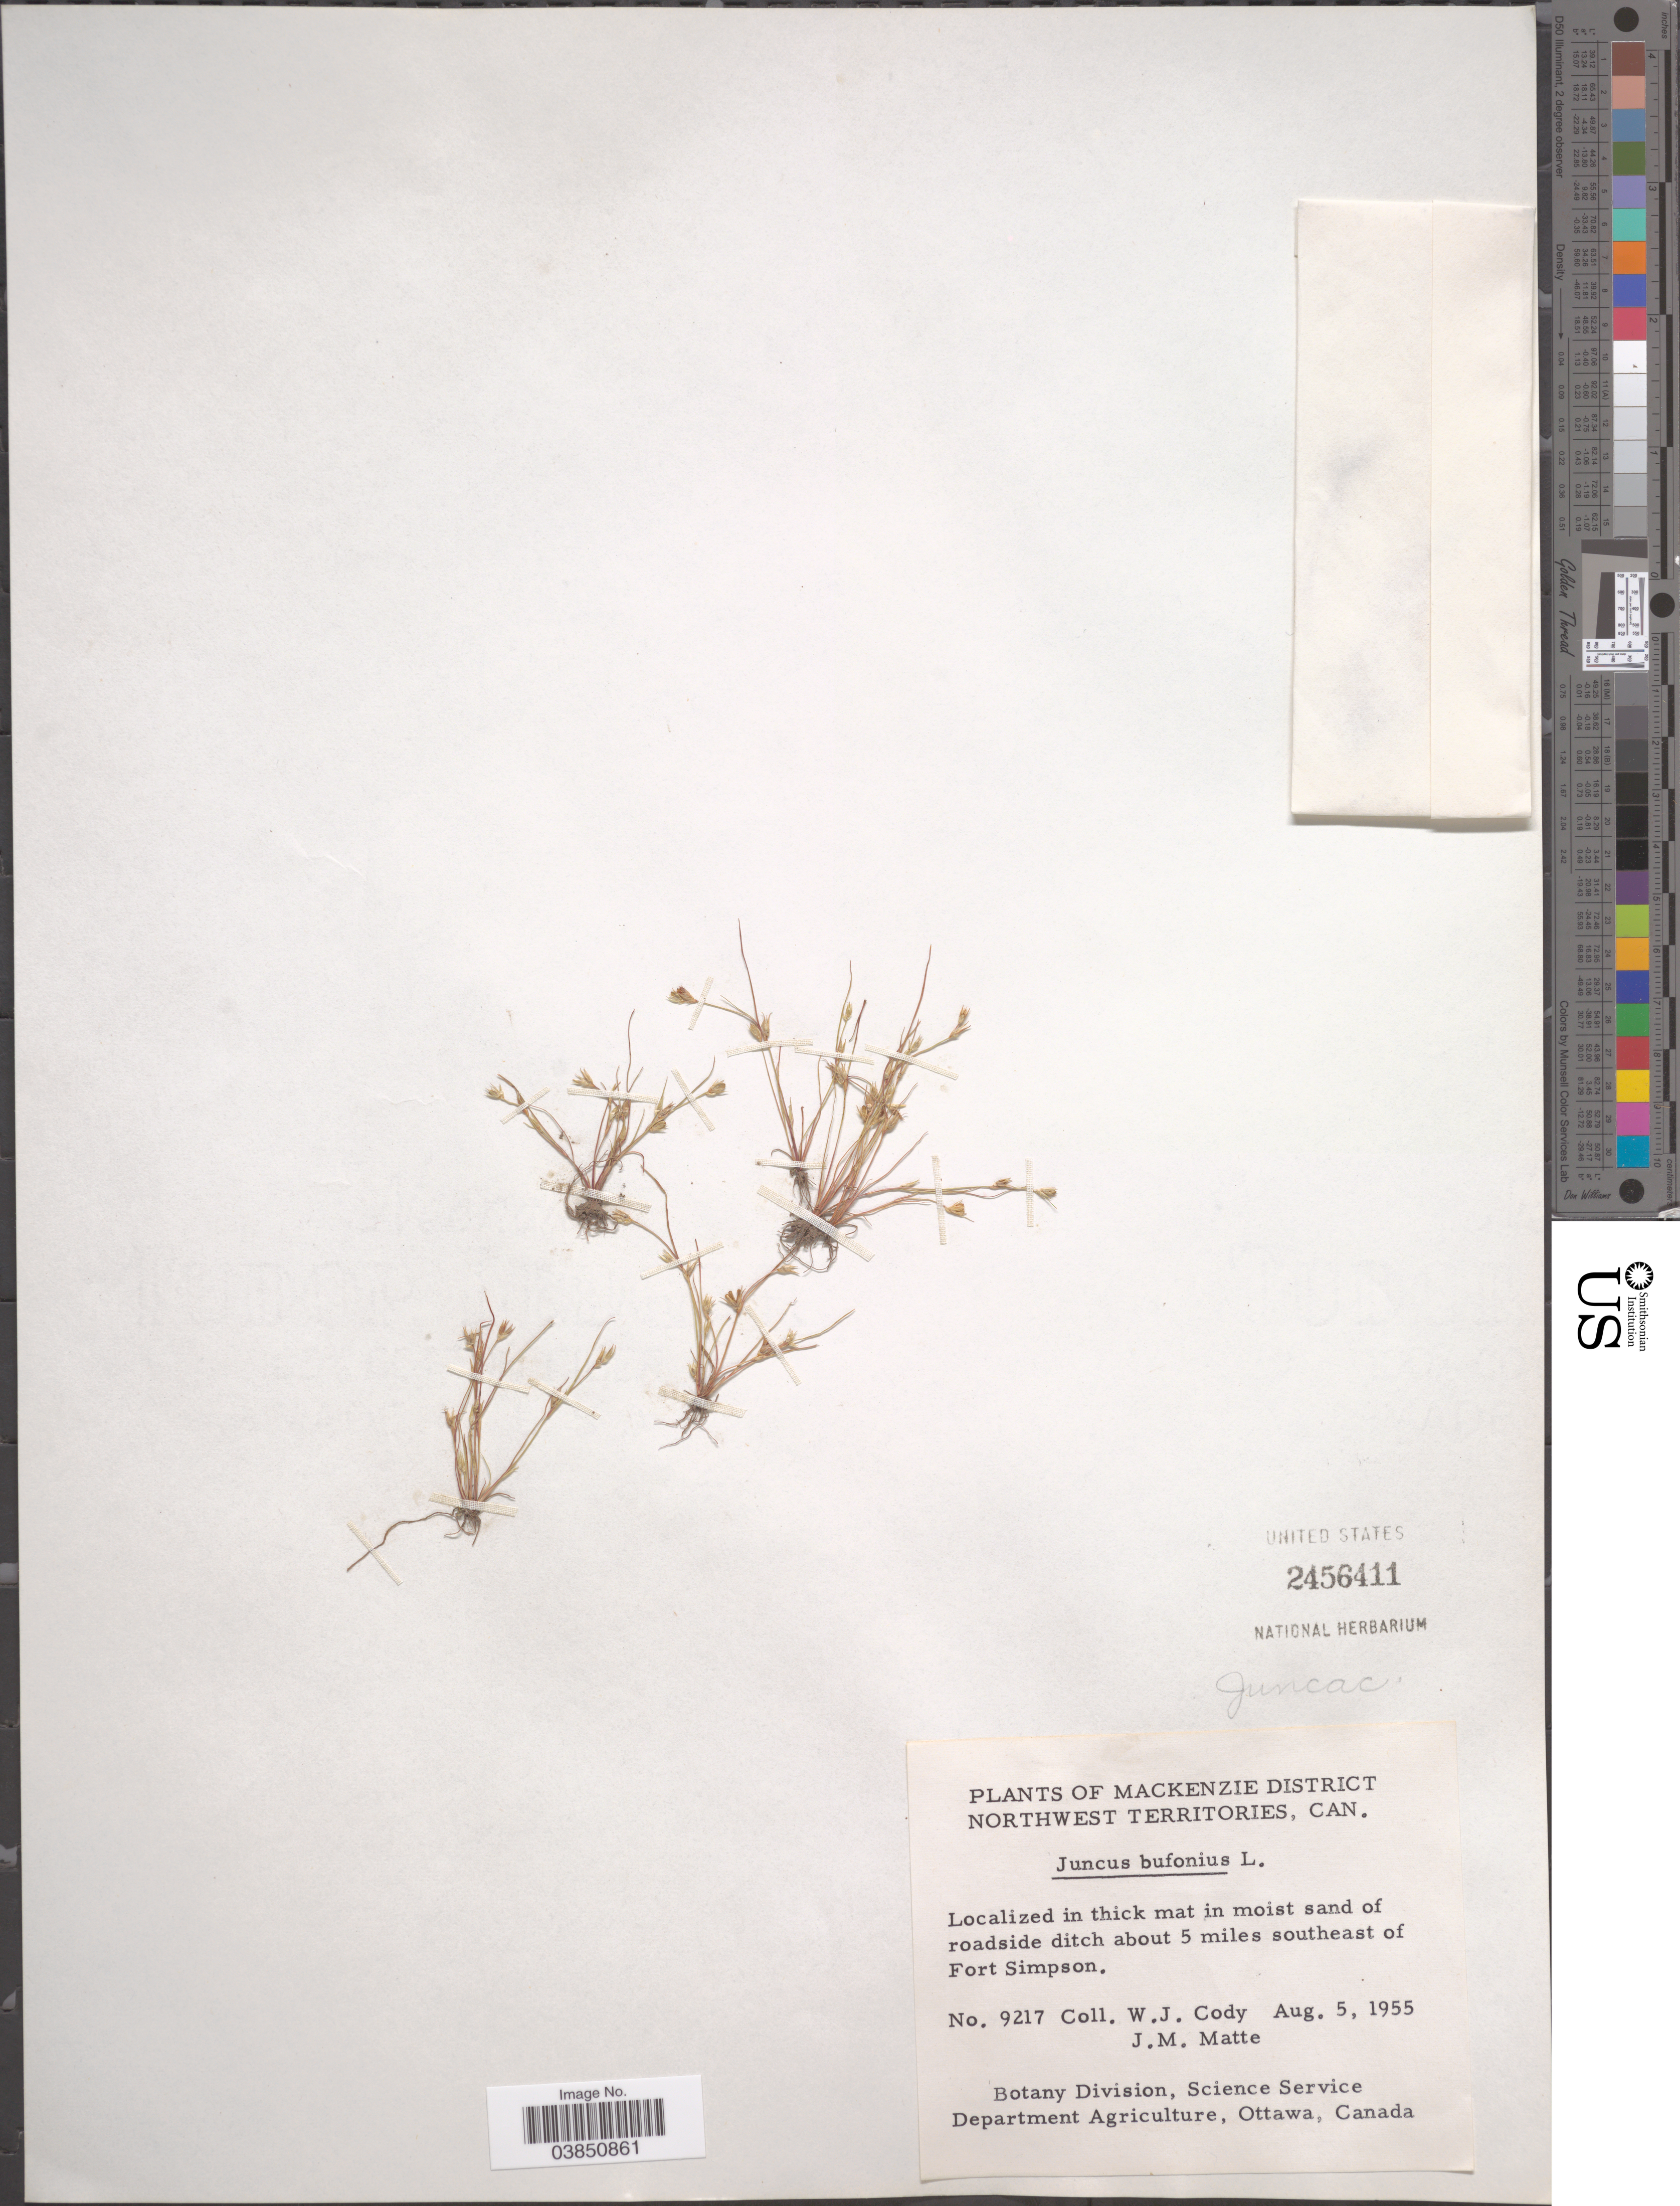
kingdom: Plantae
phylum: Tracheophyta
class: Liliopsida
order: Poales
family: Juncaceae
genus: Juncus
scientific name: Juncus bufonius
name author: L.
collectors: W. Cody & J. Matte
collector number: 9217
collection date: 1955-08-05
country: Canada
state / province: Northwest Territories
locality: Mackenzie District. Roadside ditch about 5 miles southeast of Fort Simpson.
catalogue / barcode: US 2456411